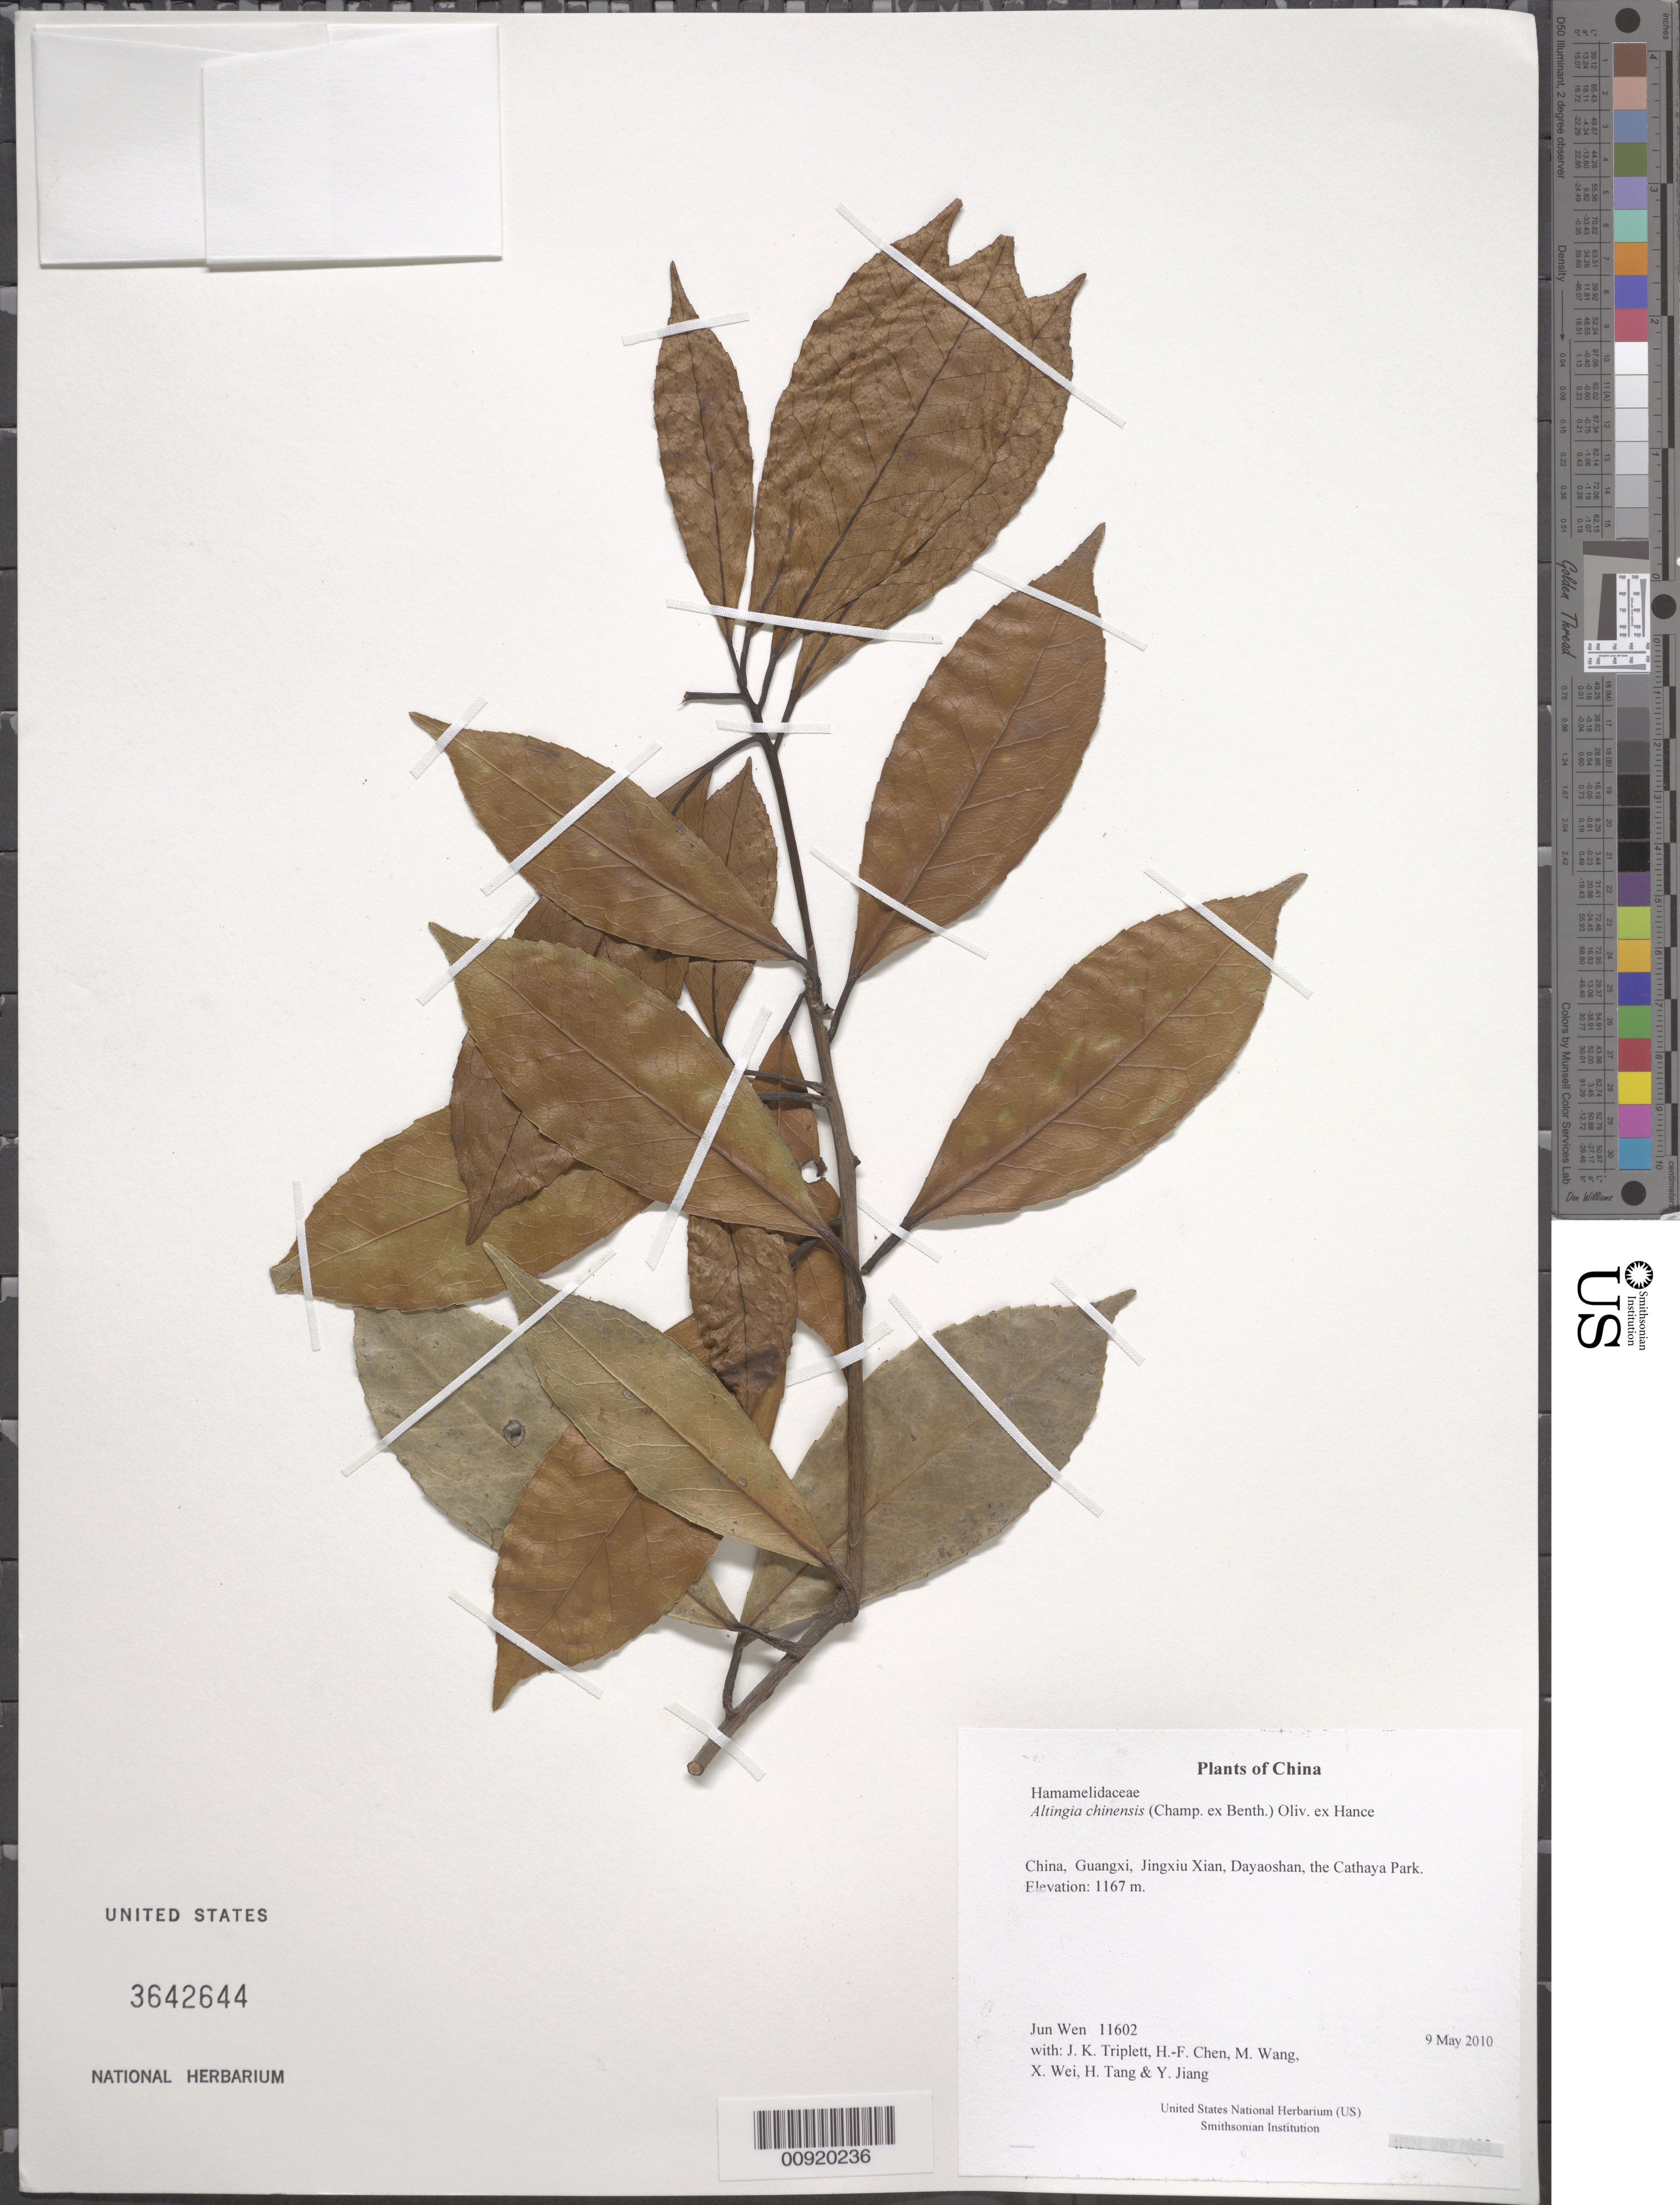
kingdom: Plantae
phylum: Tracheophyta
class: Magnoliopsida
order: Saxifragales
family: Altingiaceae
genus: Liquidambar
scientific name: Liquidambar chinensis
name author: Champ.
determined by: Strong, Mark T., (BOT), Smithsonian Institution - National Museum of Natural History (UNITED STATES)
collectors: J. Wen, J. K. Triplett, H.-F. Chen, M. Wang, X. Wei, H. Tang & Y. Jiang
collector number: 11602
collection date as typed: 9 May 2010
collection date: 2010-05-09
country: China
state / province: Guangxi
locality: Jingxiu Xian, Dayaoshan, the Cathaya Park.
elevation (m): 1167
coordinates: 24 10.146 N, 110 14.146 E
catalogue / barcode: US 3642644